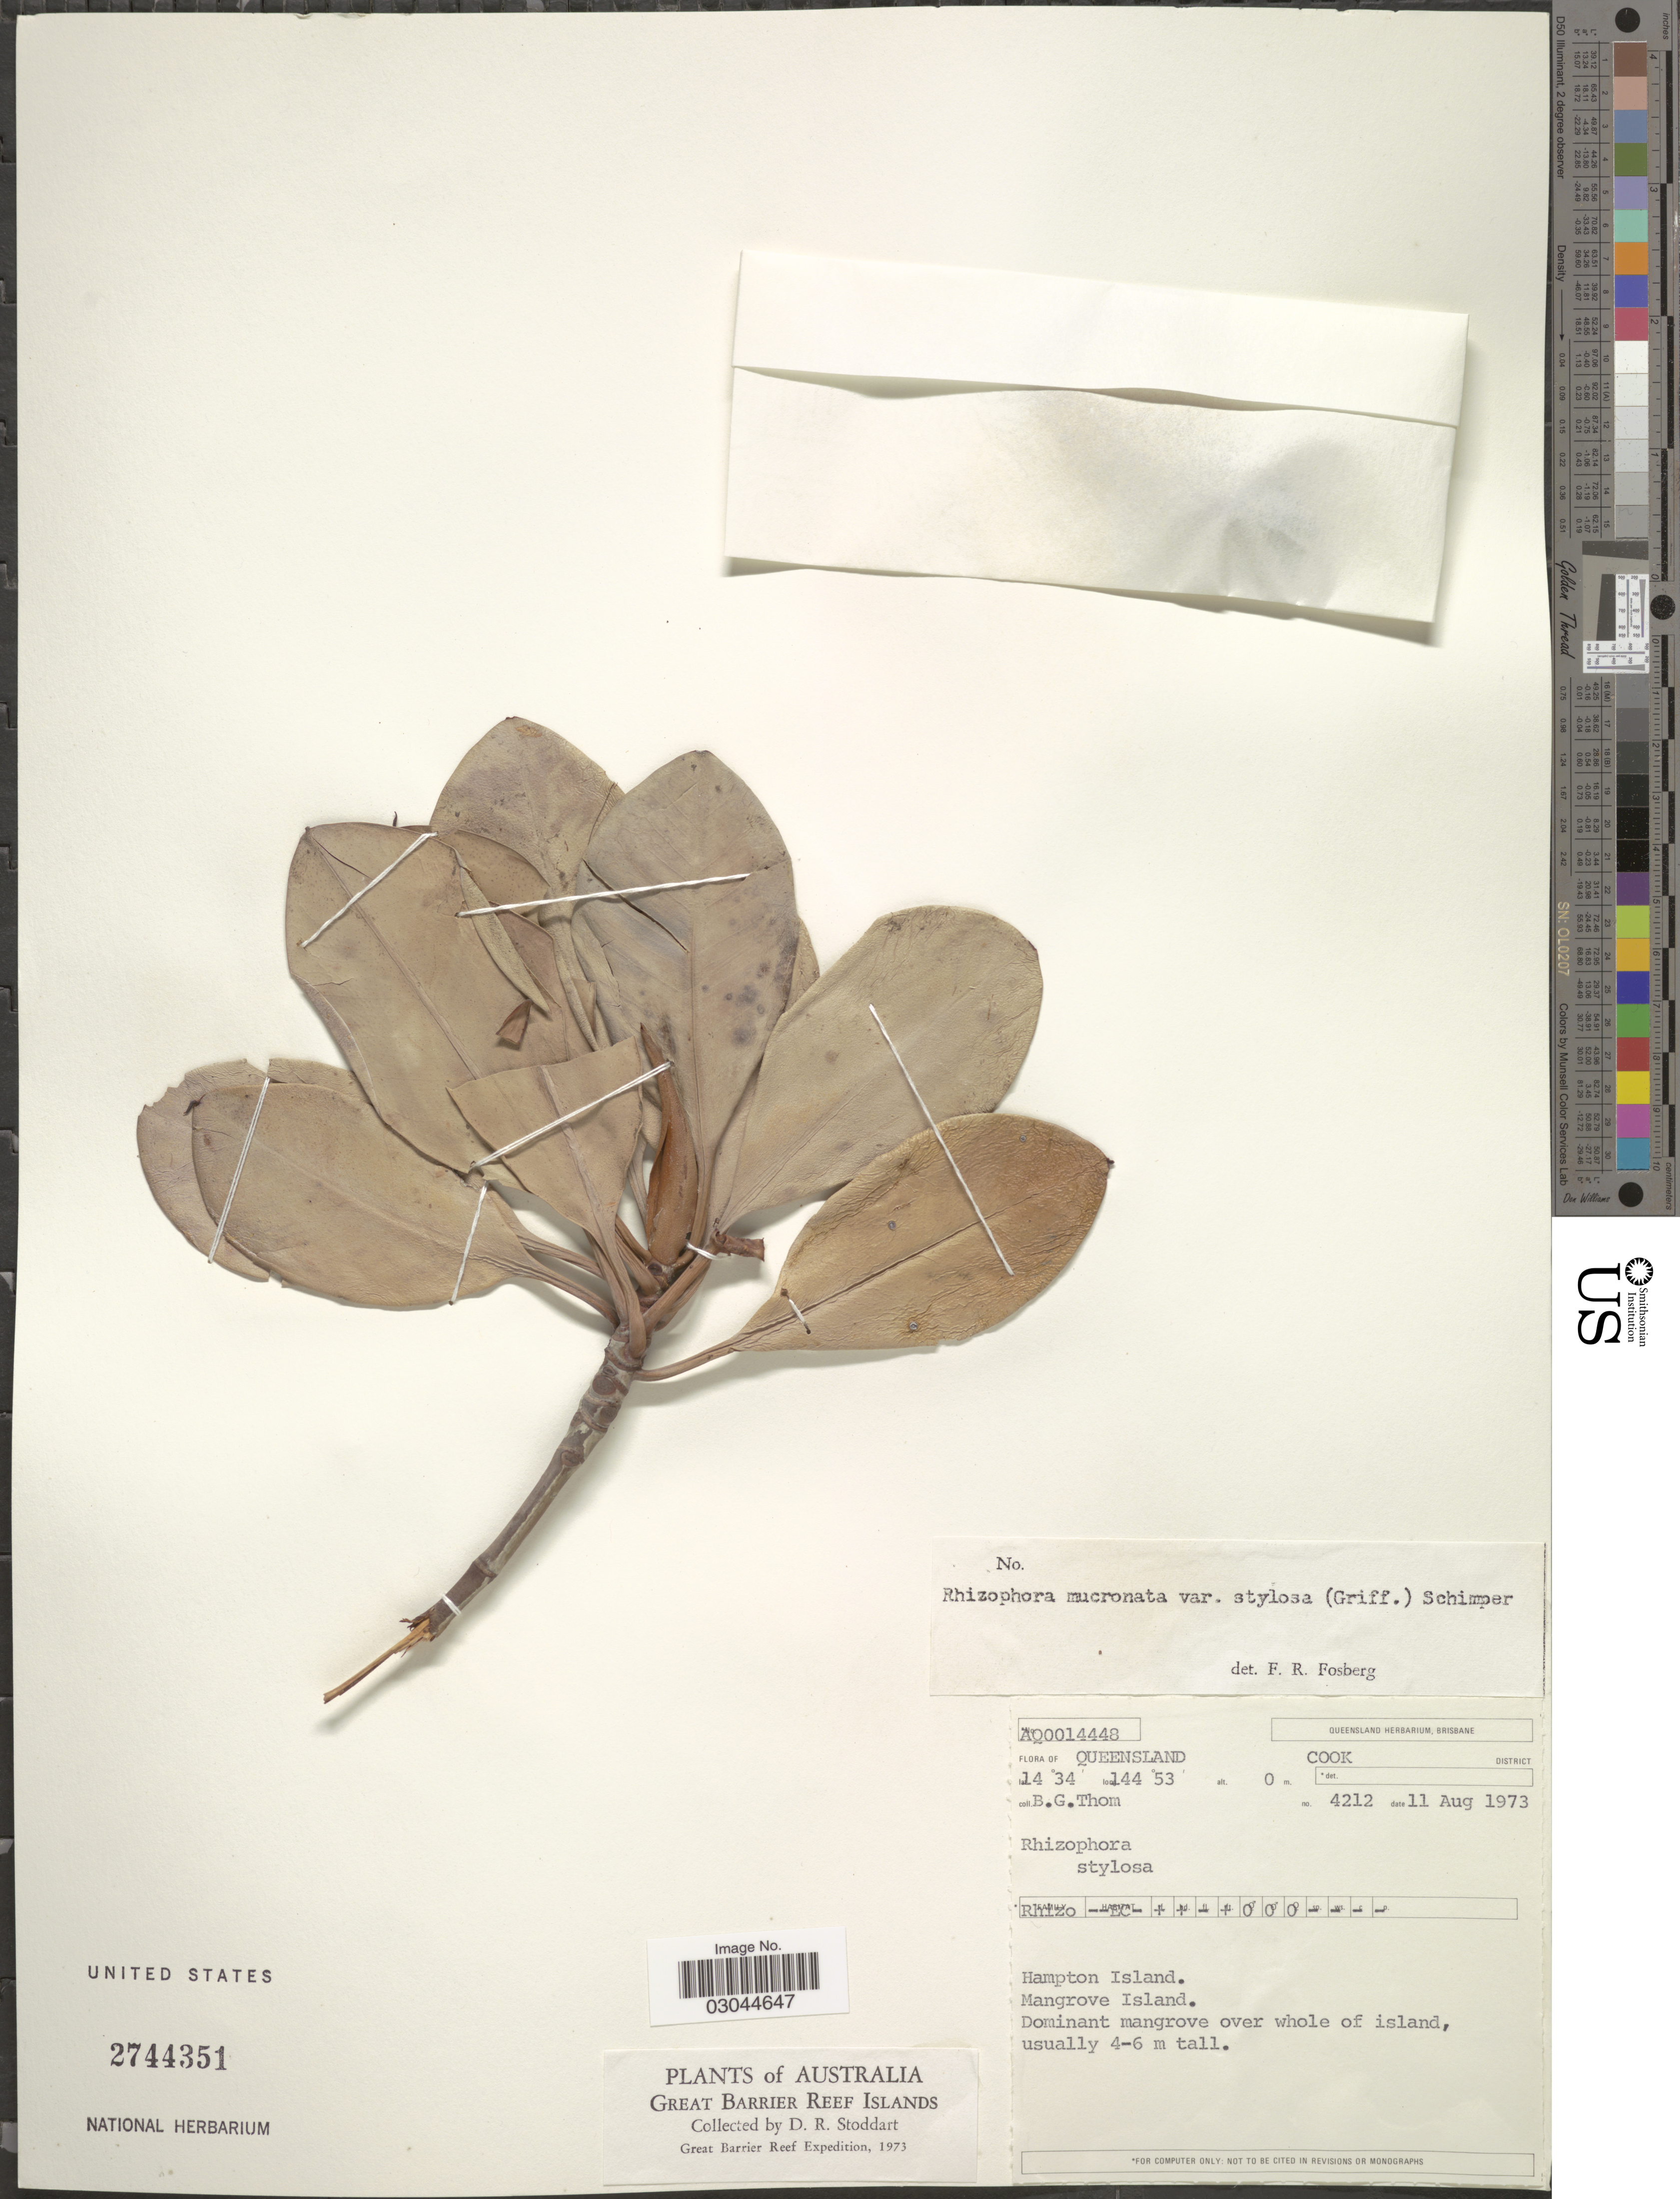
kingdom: Plantae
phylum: Tracheophyta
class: Magnoliopsida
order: Malpighiales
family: Rhizophoraceae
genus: Rhizophora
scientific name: Rhizophora mucronata var. stylosa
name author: Lam.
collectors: B. Thom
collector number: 4212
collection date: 1973-08-11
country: Australia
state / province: Queensland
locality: Great Barrier Reef Islands. Cook District. Hampton Island. Mangrove Island.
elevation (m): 0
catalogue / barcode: US 2744351